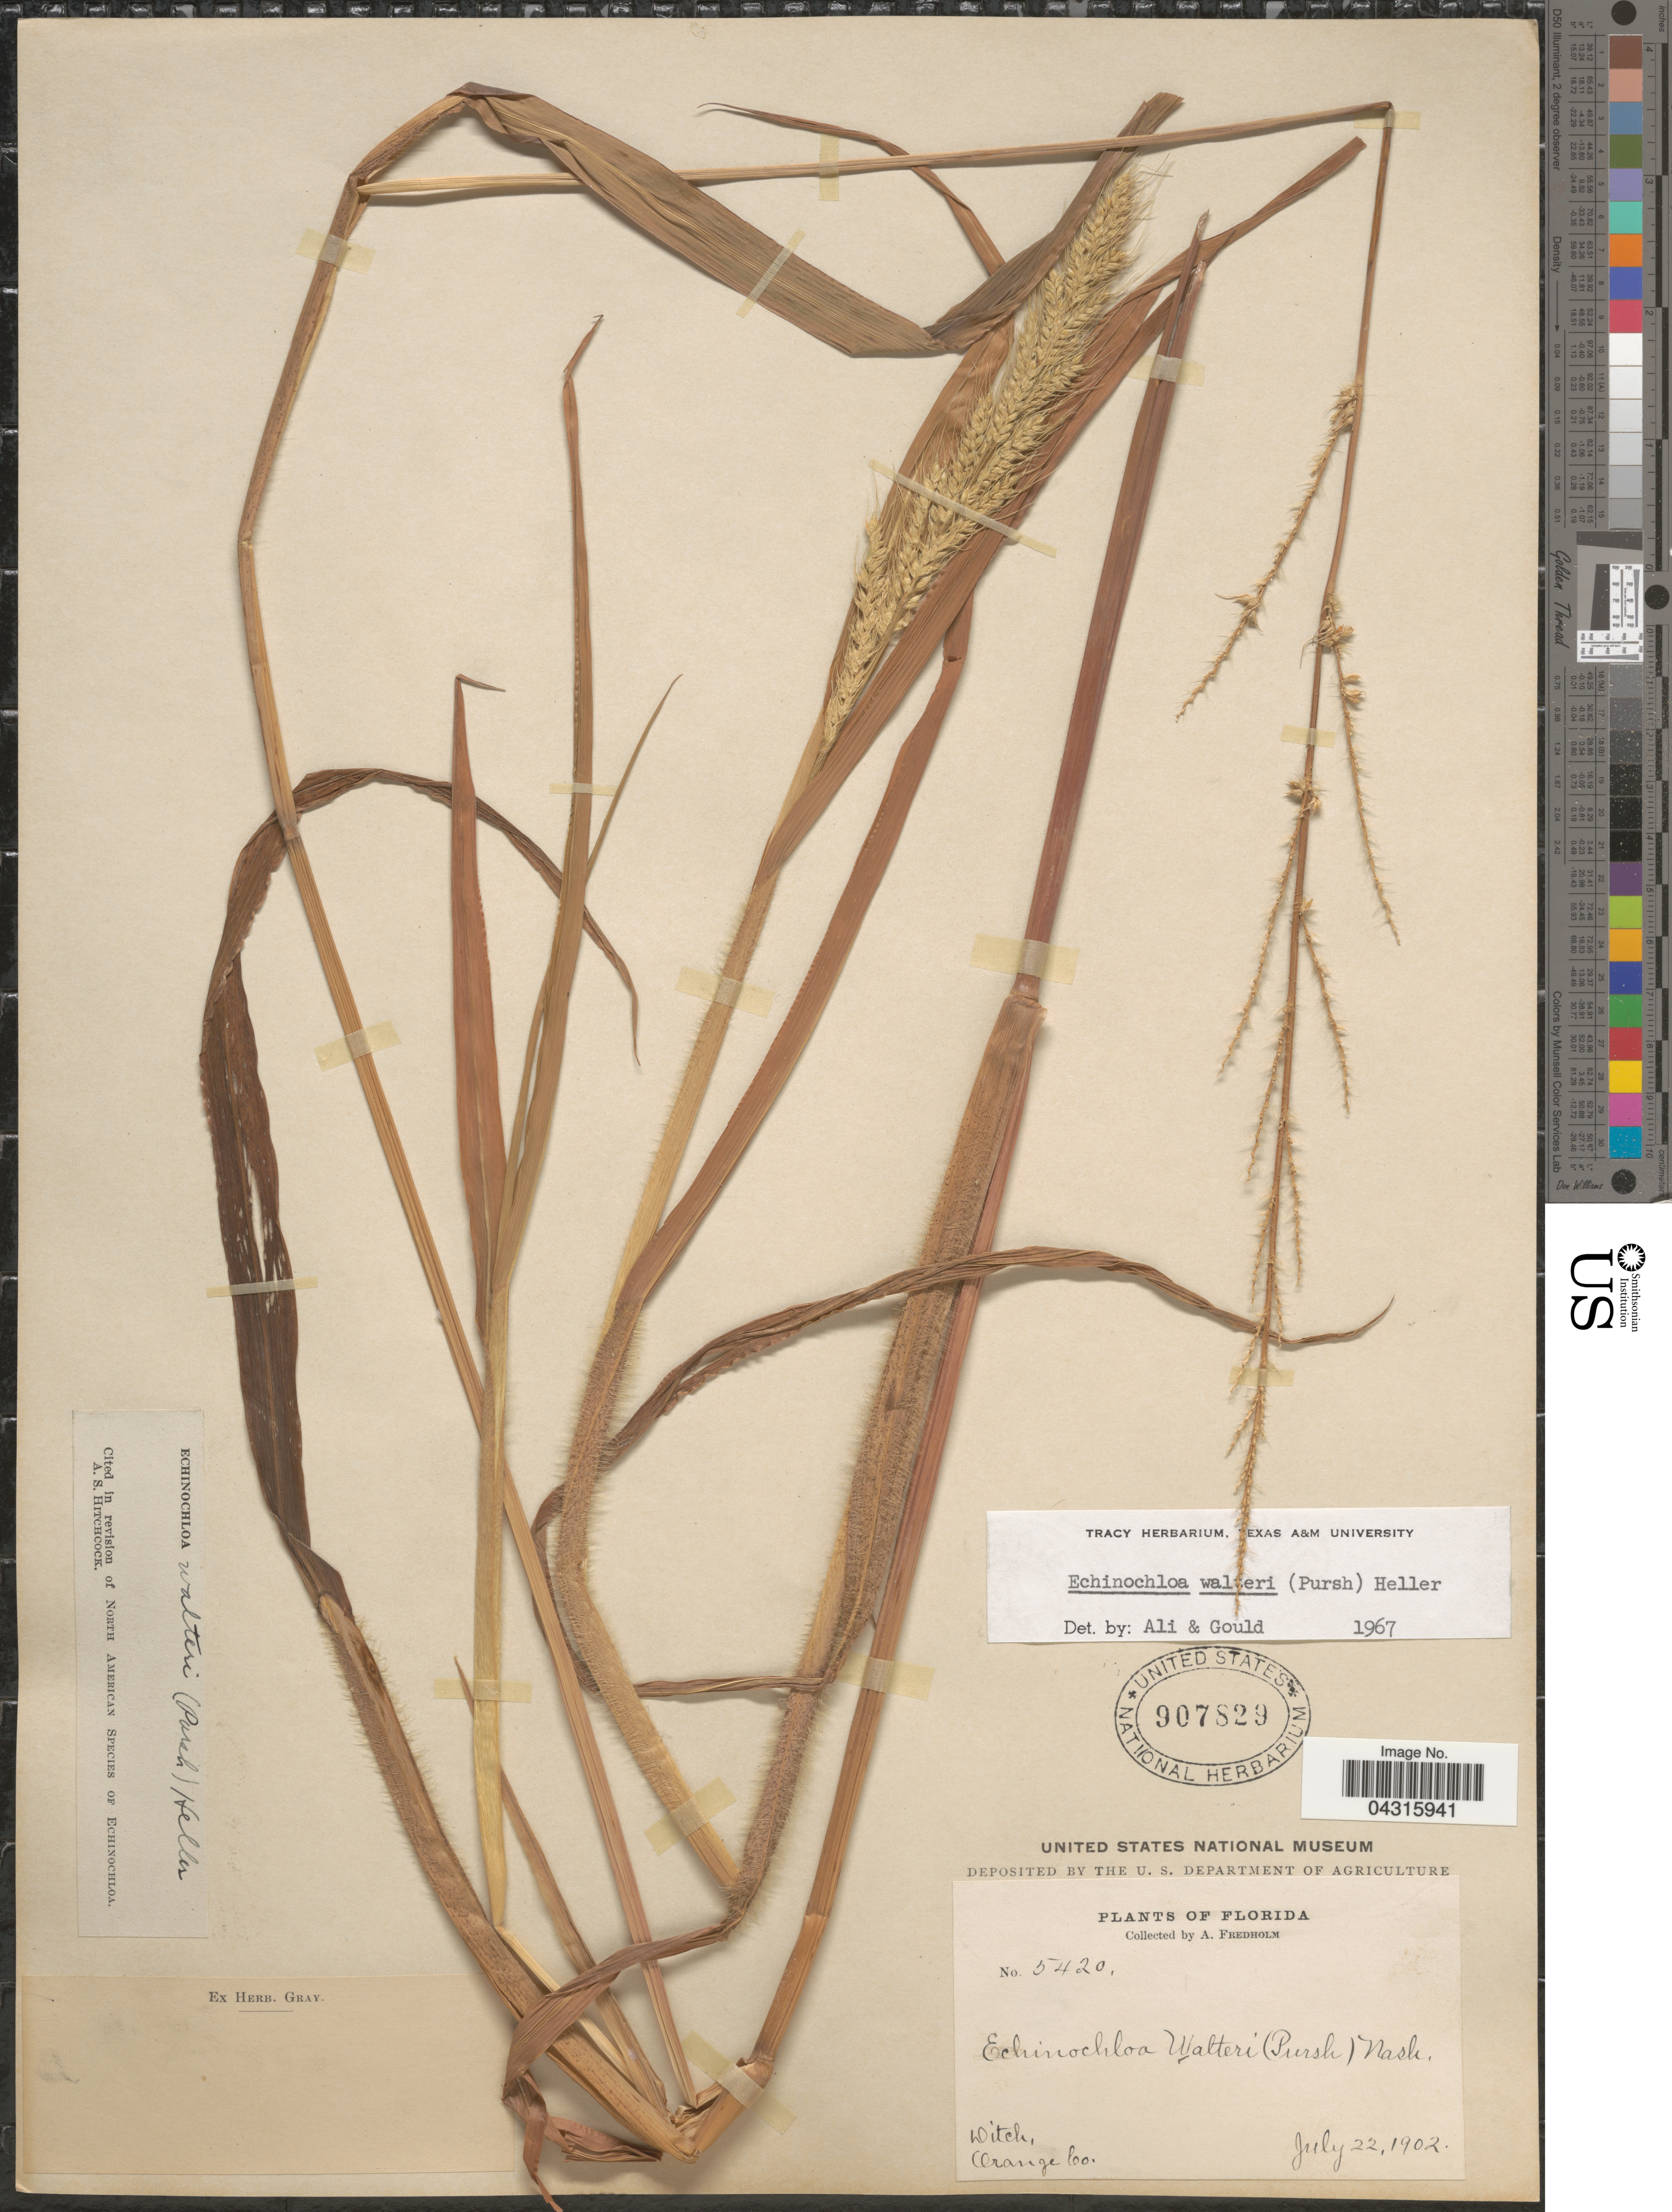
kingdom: Plantae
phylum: Tracheophyta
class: Liliopsida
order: Poales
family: Poaceae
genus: Echinochloa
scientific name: Echinochloa walteri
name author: (Pursh) A. Heller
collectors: A. Fredholm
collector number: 5420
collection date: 1902-07-22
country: United States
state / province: Florida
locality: Ditch, Orange Co.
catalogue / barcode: US 907829